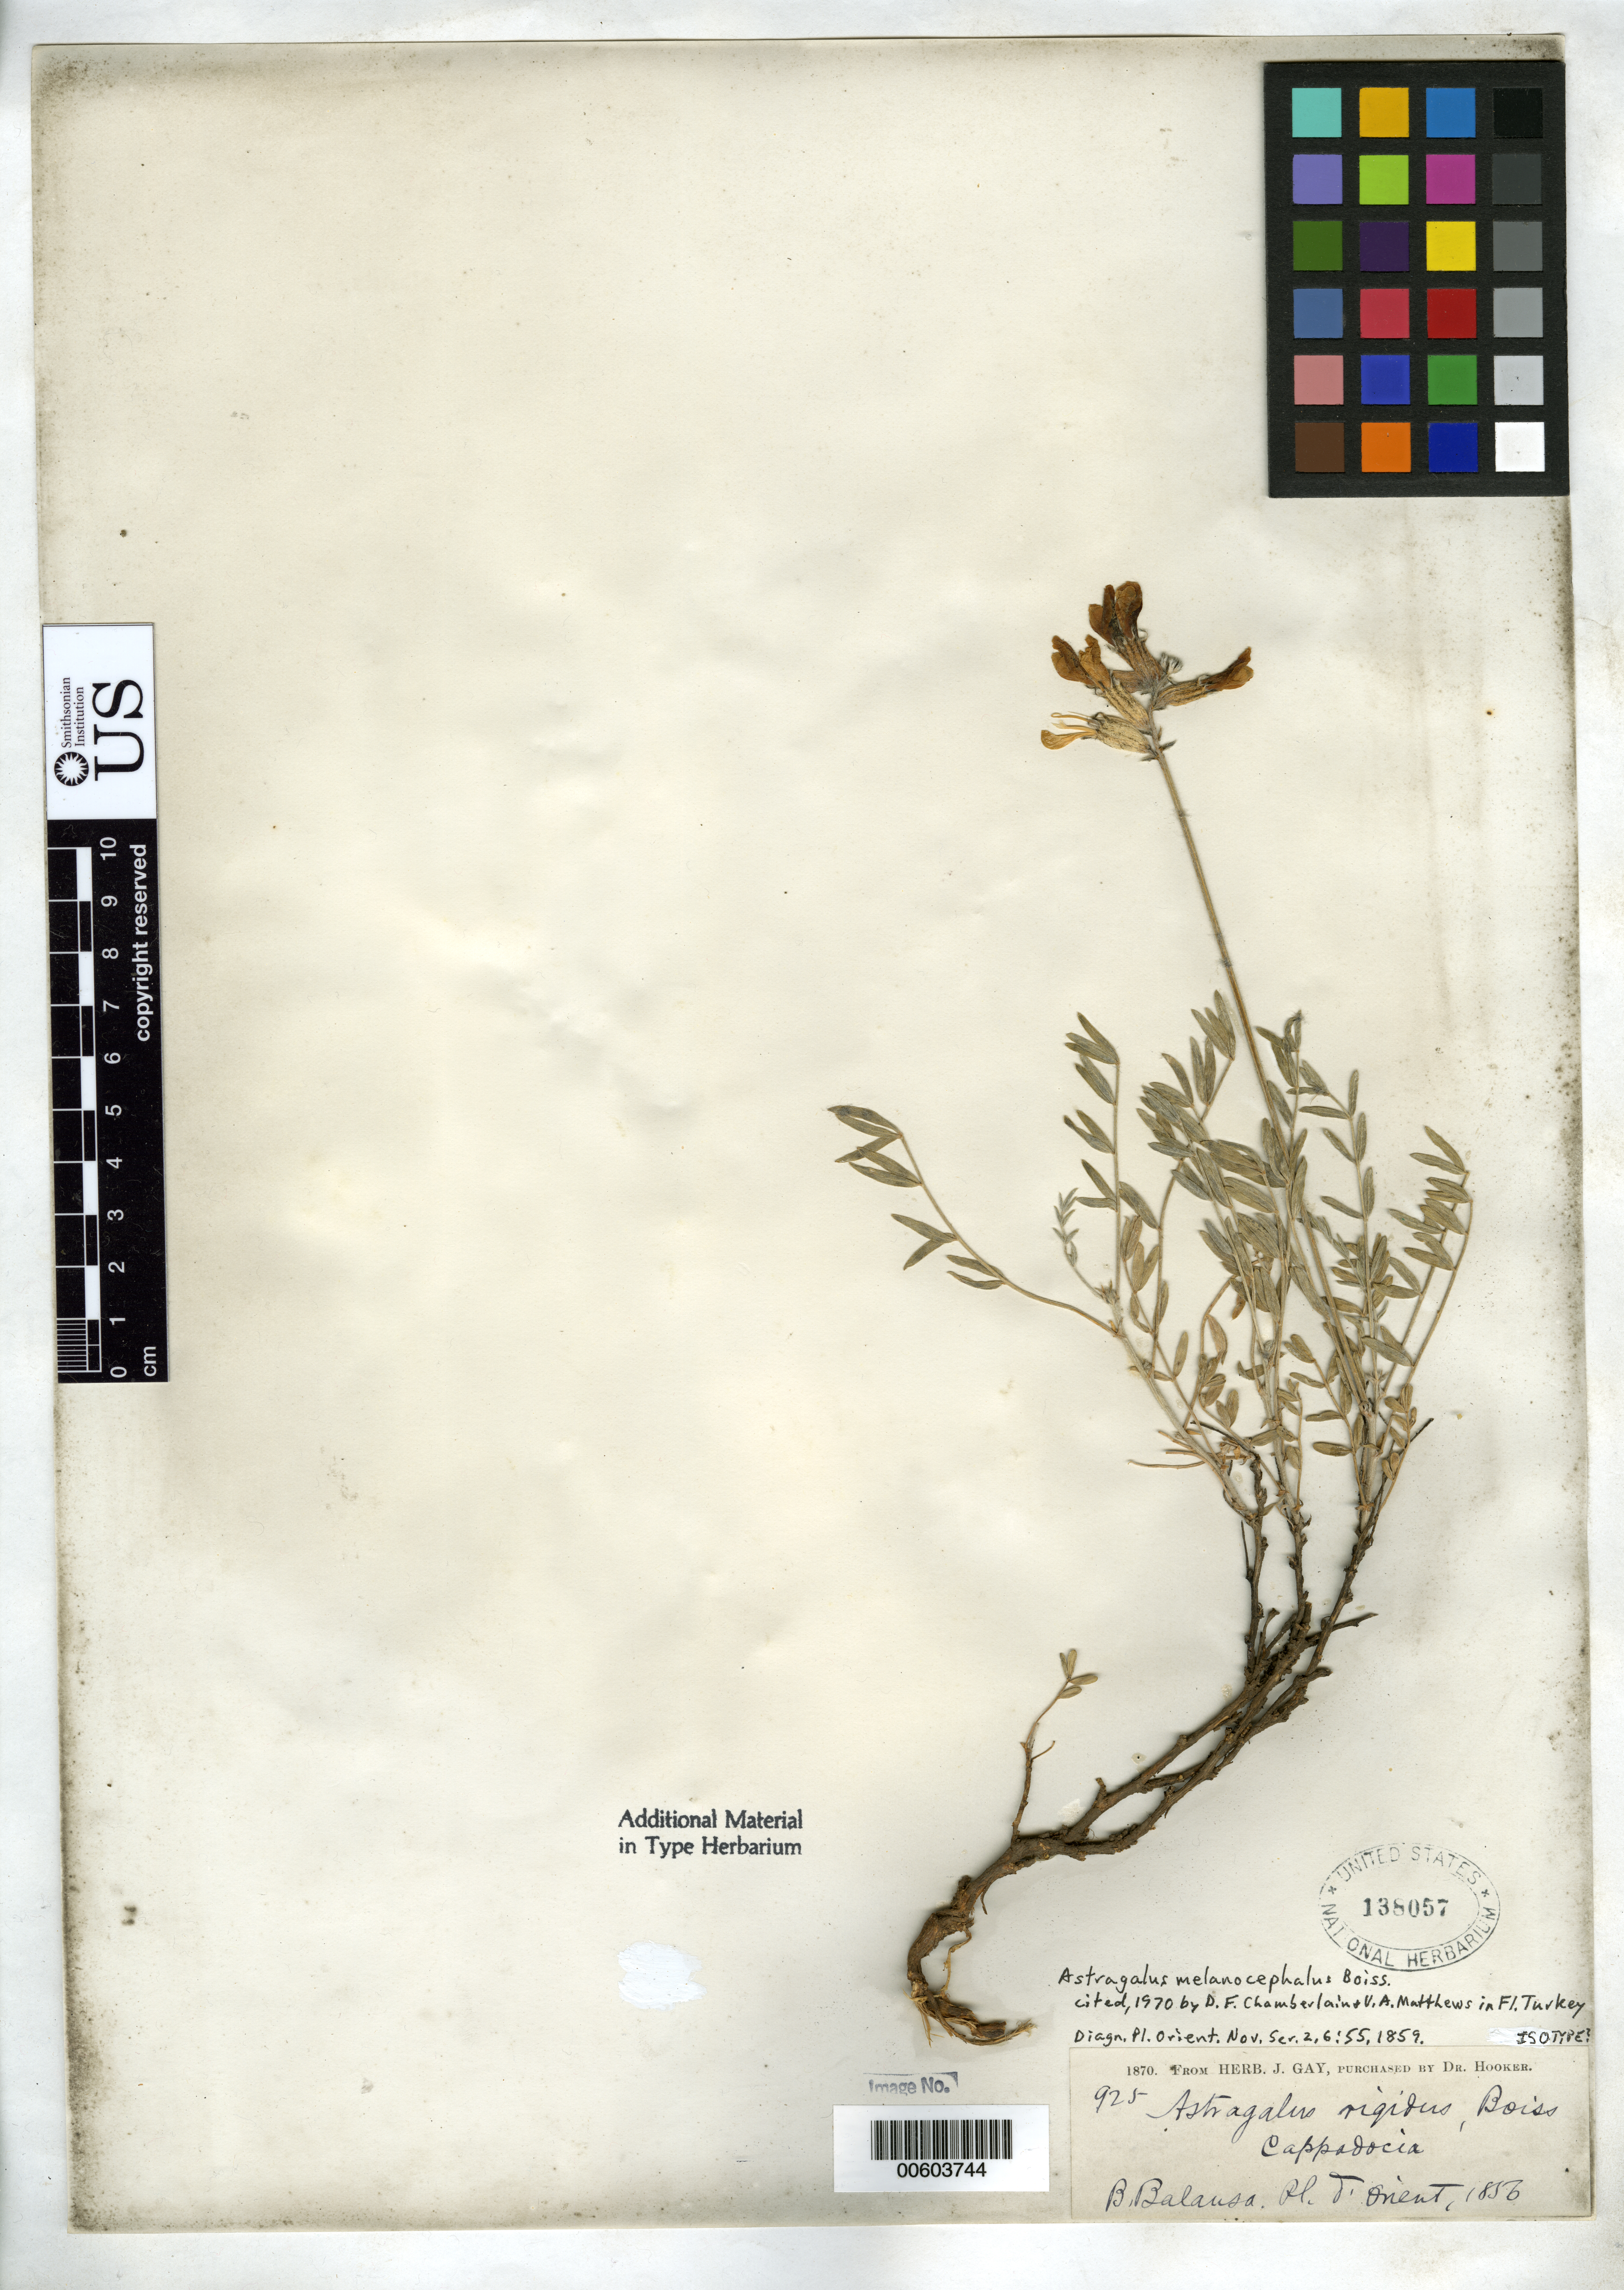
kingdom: Plantae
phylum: Tracheophyta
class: Magnoliopsida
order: Fabales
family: Fabaceae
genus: Astragalus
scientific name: Astragalus rigidus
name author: Boiss.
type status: Possible Isotype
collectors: B. Balansa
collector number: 925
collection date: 1856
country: Turkey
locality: Cappodocia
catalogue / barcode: US 138057